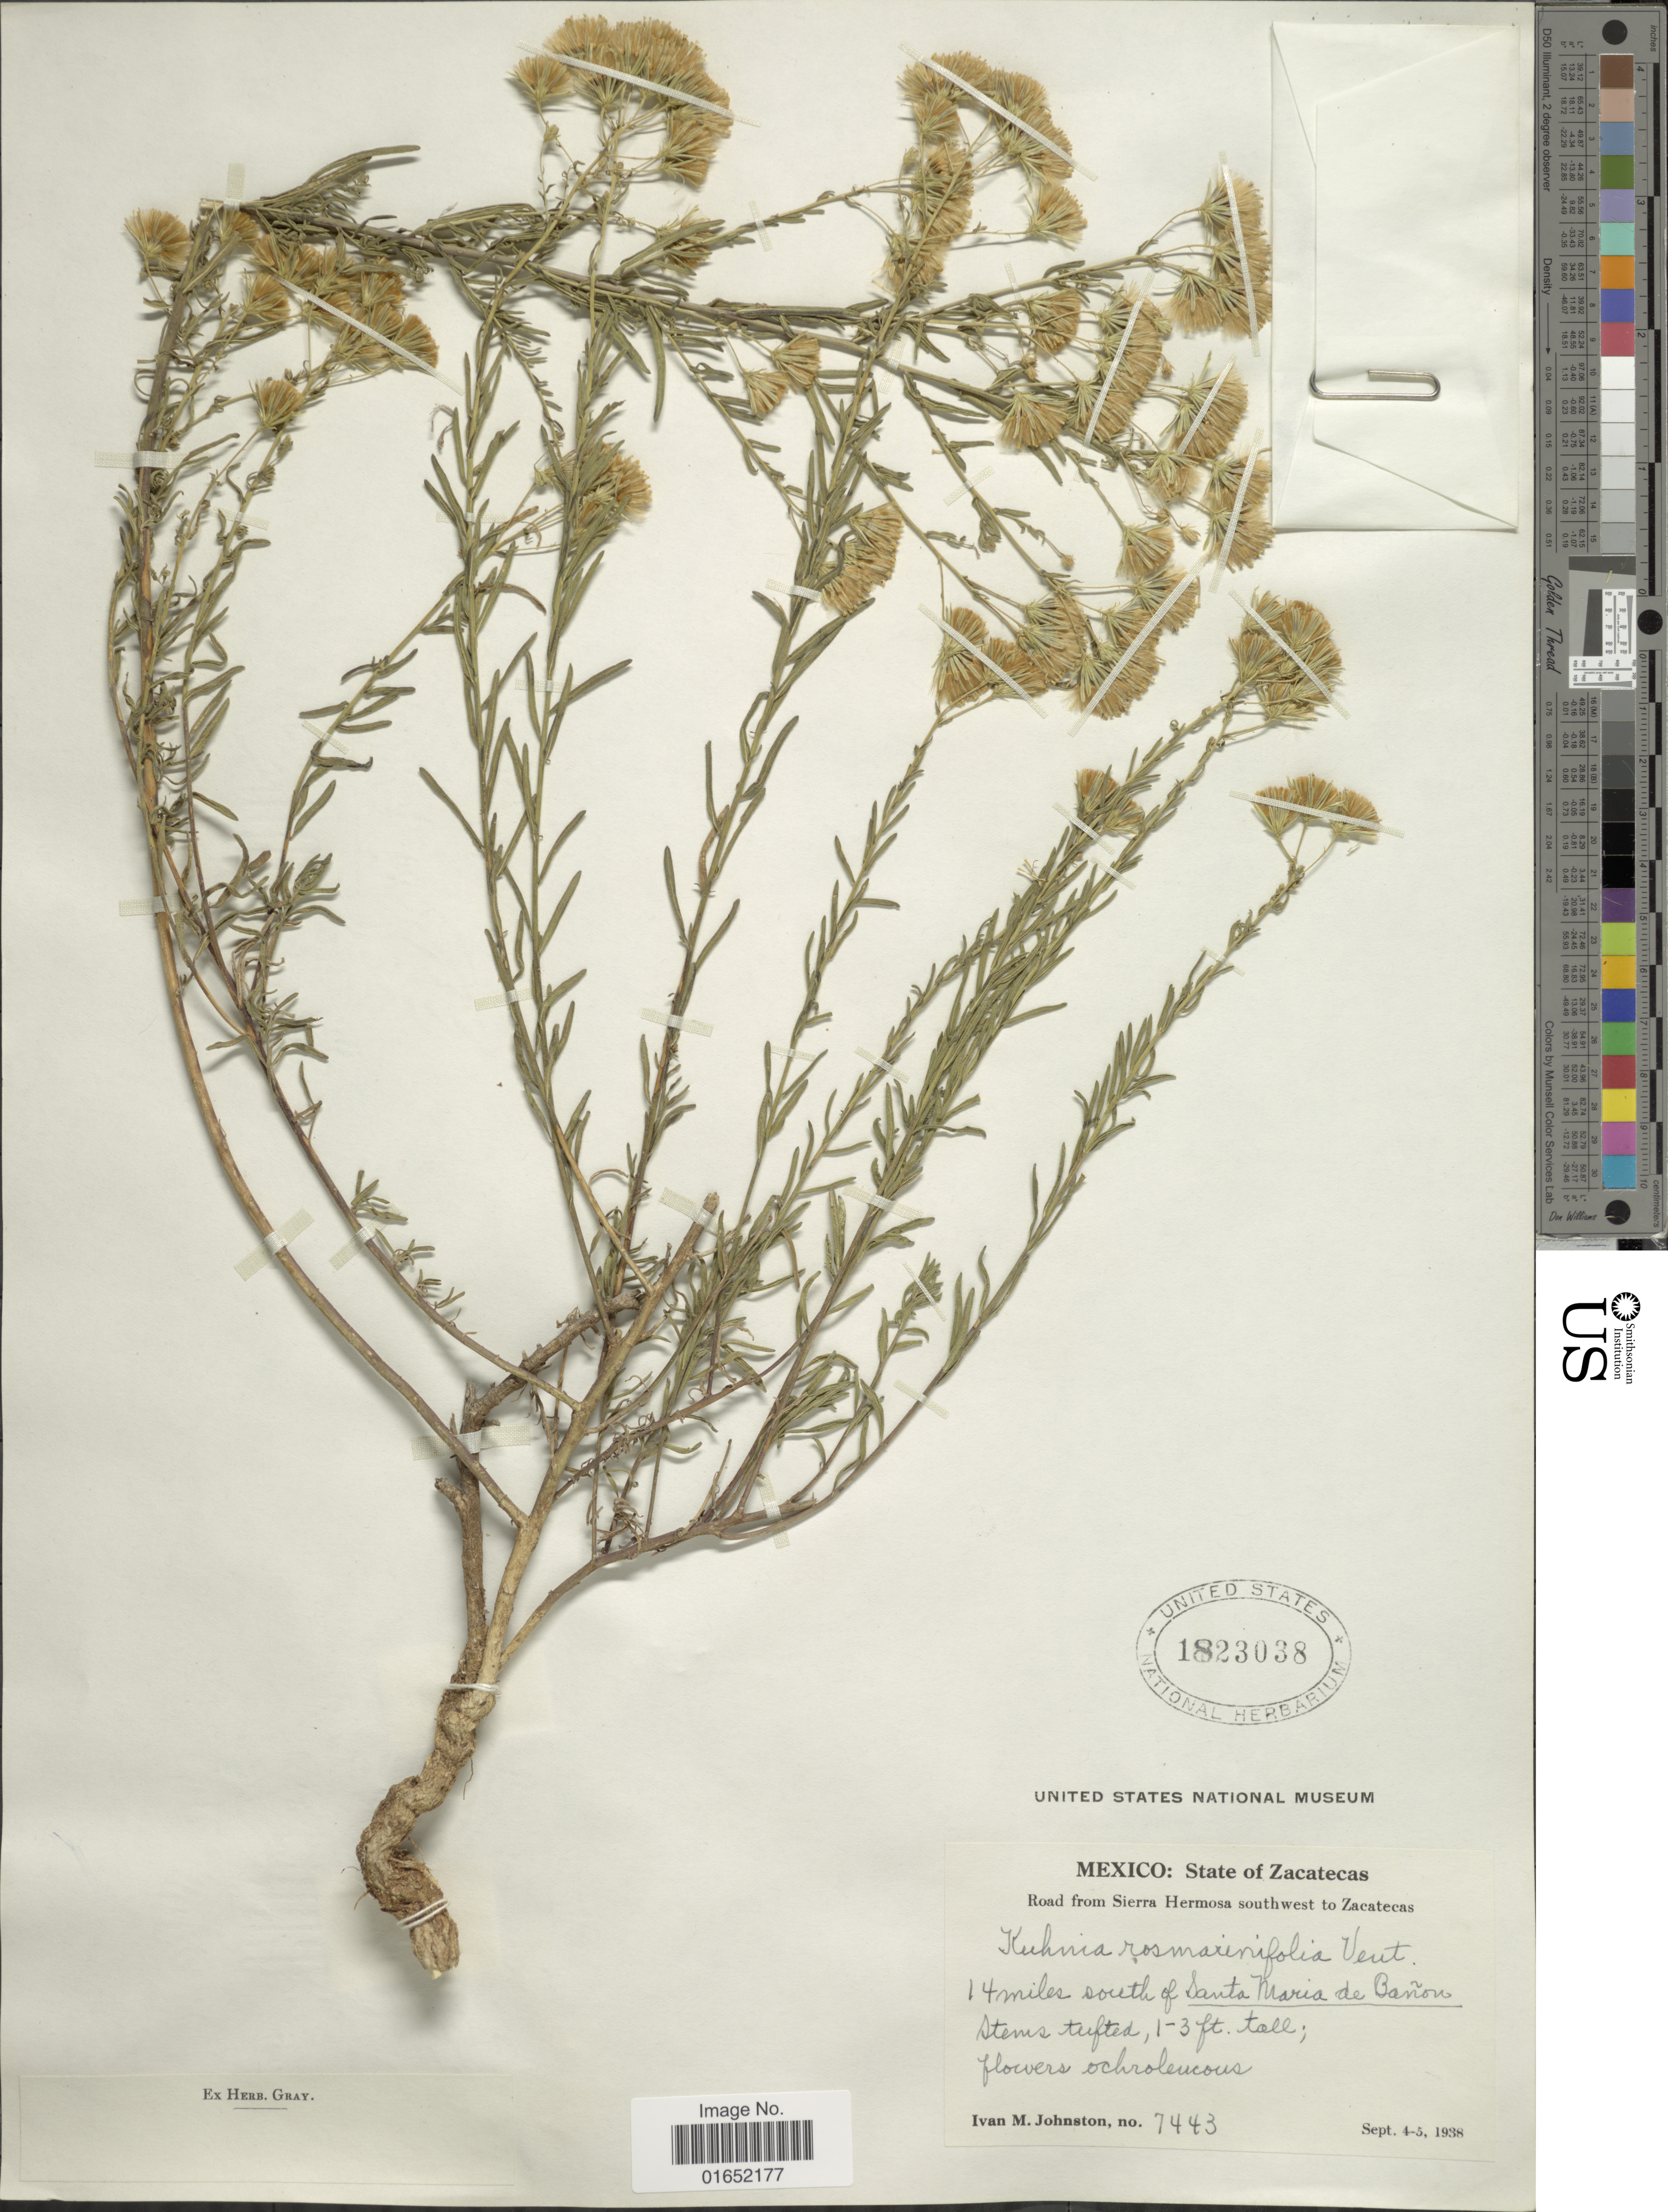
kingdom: Plantae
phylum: Tracheophyta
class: Magnoliopsida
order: Asterales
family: Asteraceae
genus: Brickellia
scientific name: Brickellia rosmarinifolia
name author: (Vent.) W.A. Weber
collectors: I.M. Johnston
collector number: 7443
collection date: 1938-09-04/1938-09-05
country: Mexico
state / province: Zacatecas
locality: Road from Sierra Hermosa southwest to Zacatecas, 14 miles south of Santa Maria de Bañon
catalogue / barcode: US 1823038